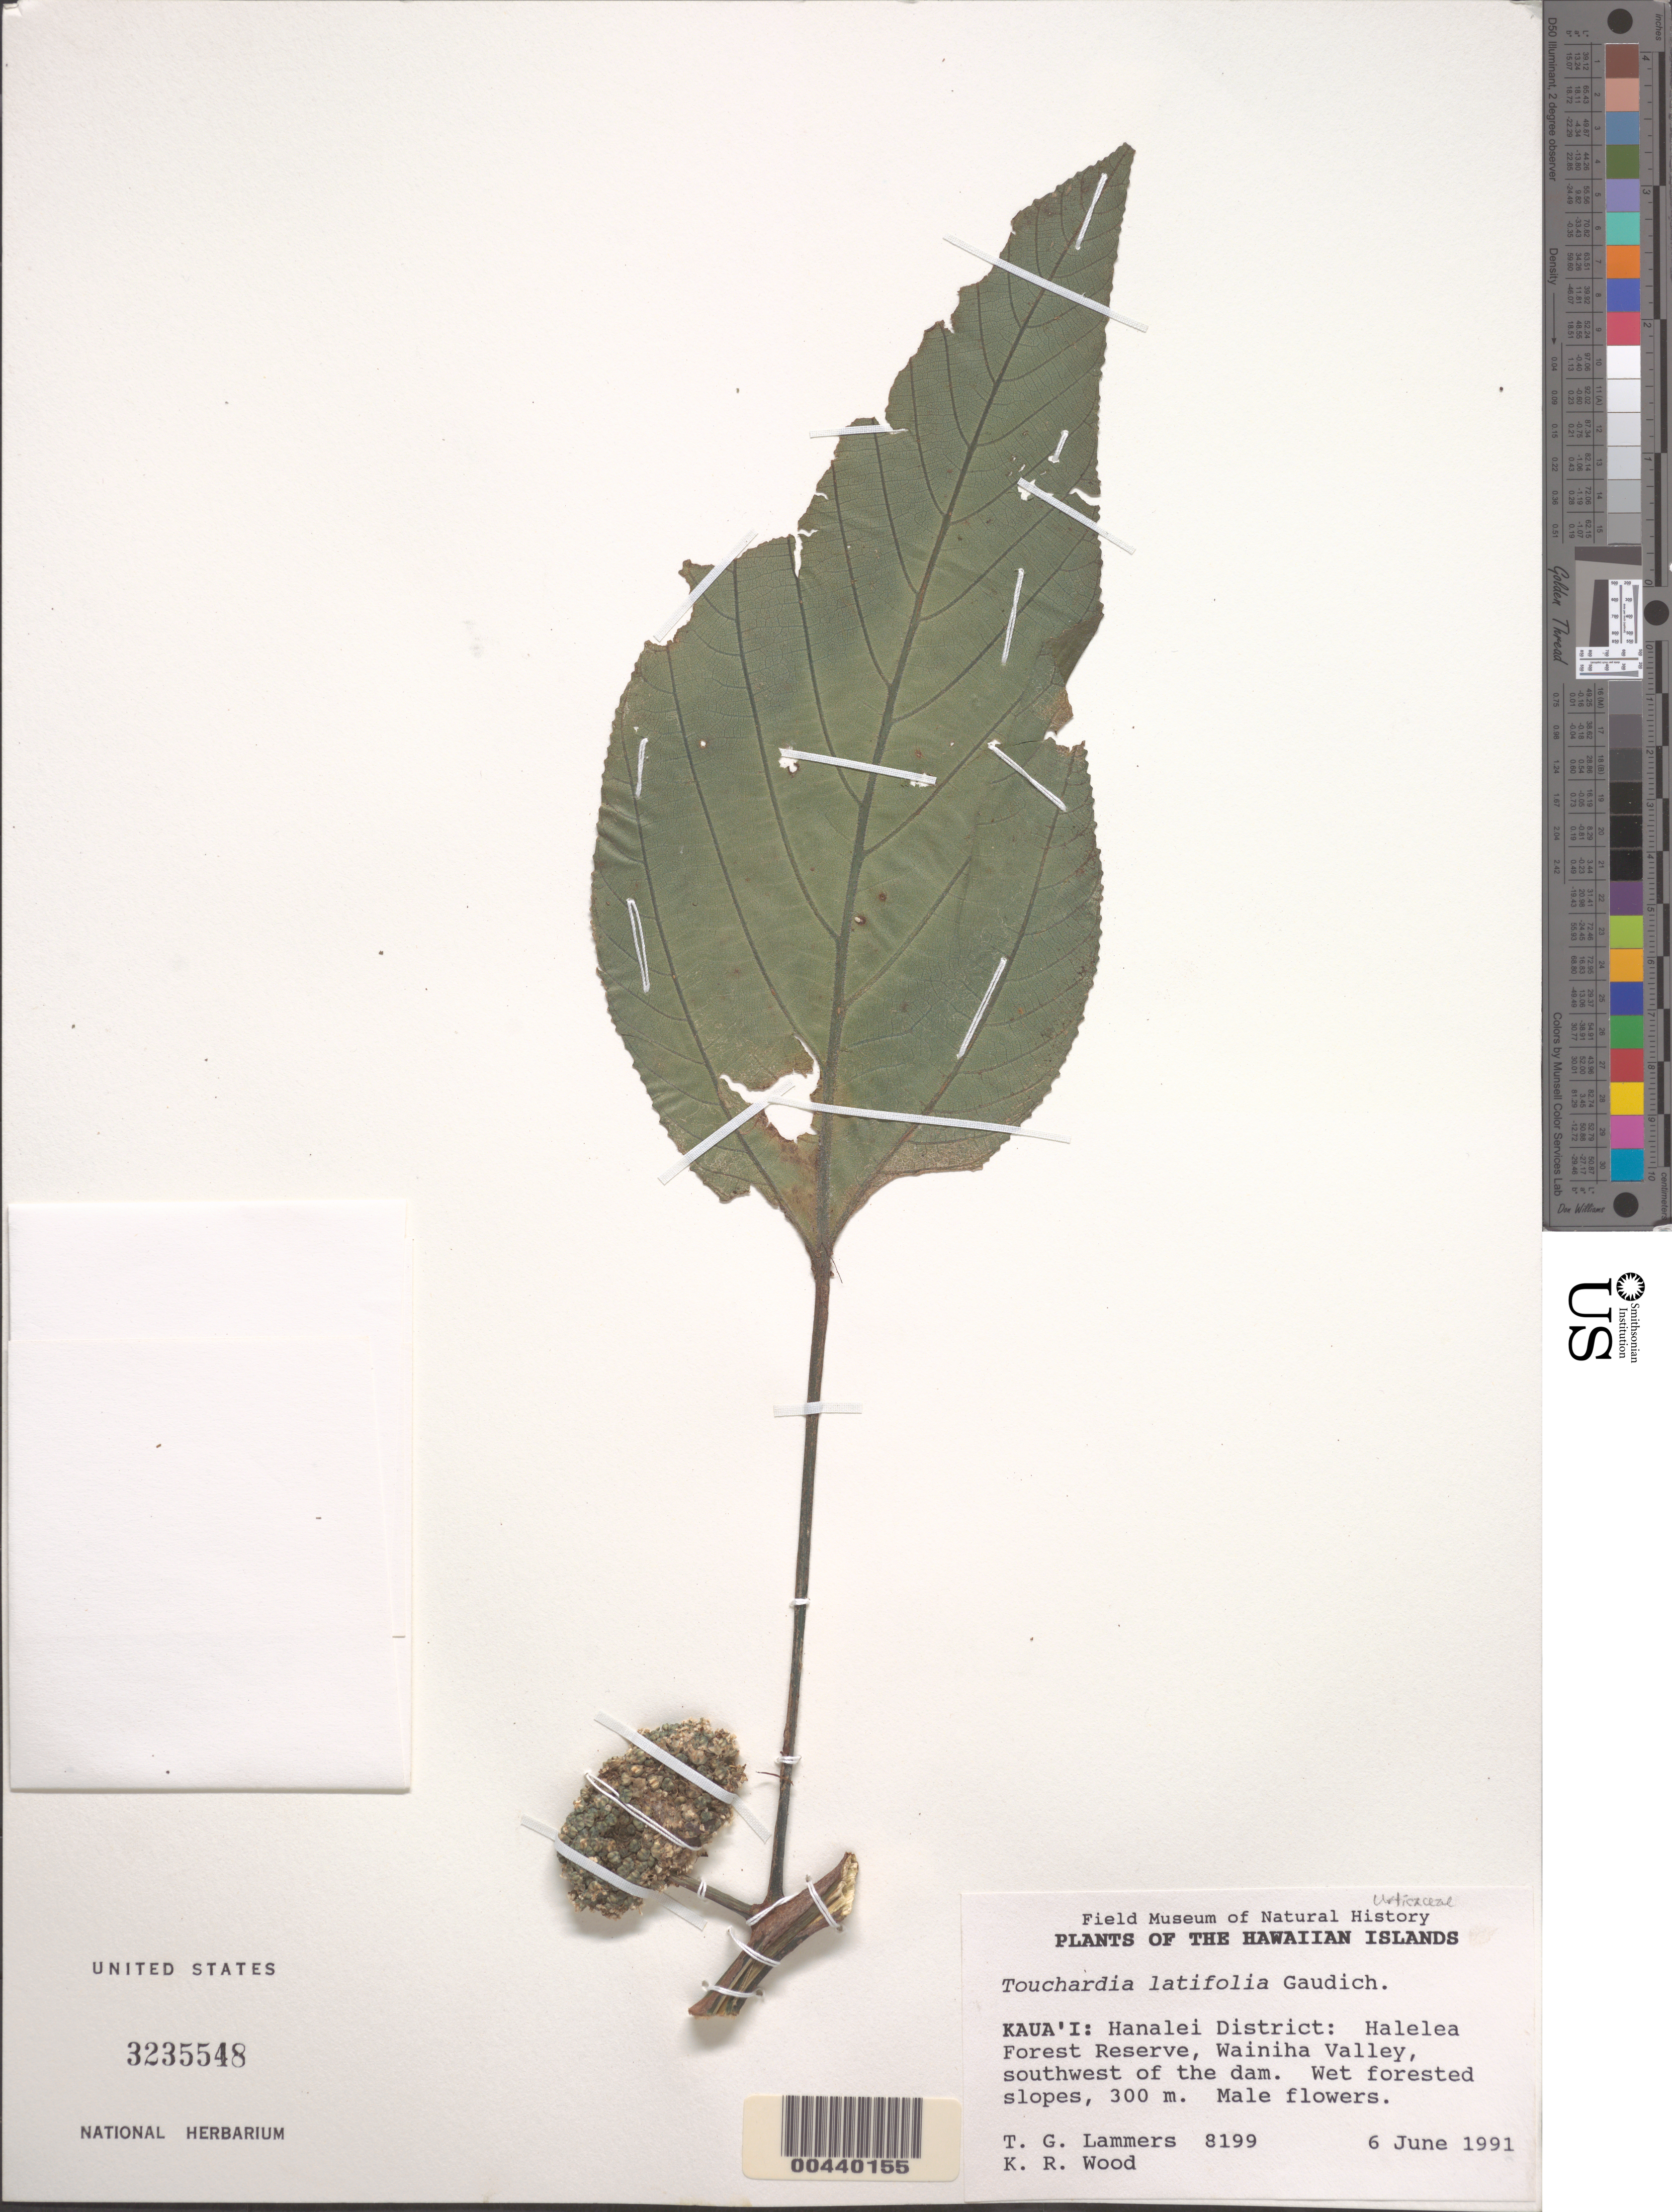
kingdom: Plantae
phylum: Tracheophyta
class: Magnoliopsida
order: Rosales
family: Urticaceae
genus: Touchardia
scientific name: Touchardia latifolia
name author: Gaudich.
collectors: T. G. Lammers & K. R. Wood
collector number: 8199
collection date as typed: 6 Jun 1991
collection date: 1991-06-06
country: United States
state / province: Hawaii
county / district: Kauai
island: Kaua'i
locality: Hanalei District, Halelea Forest Reserve, Wainiha Valley, SW of the dam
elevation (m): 300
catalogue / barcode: US 3235548